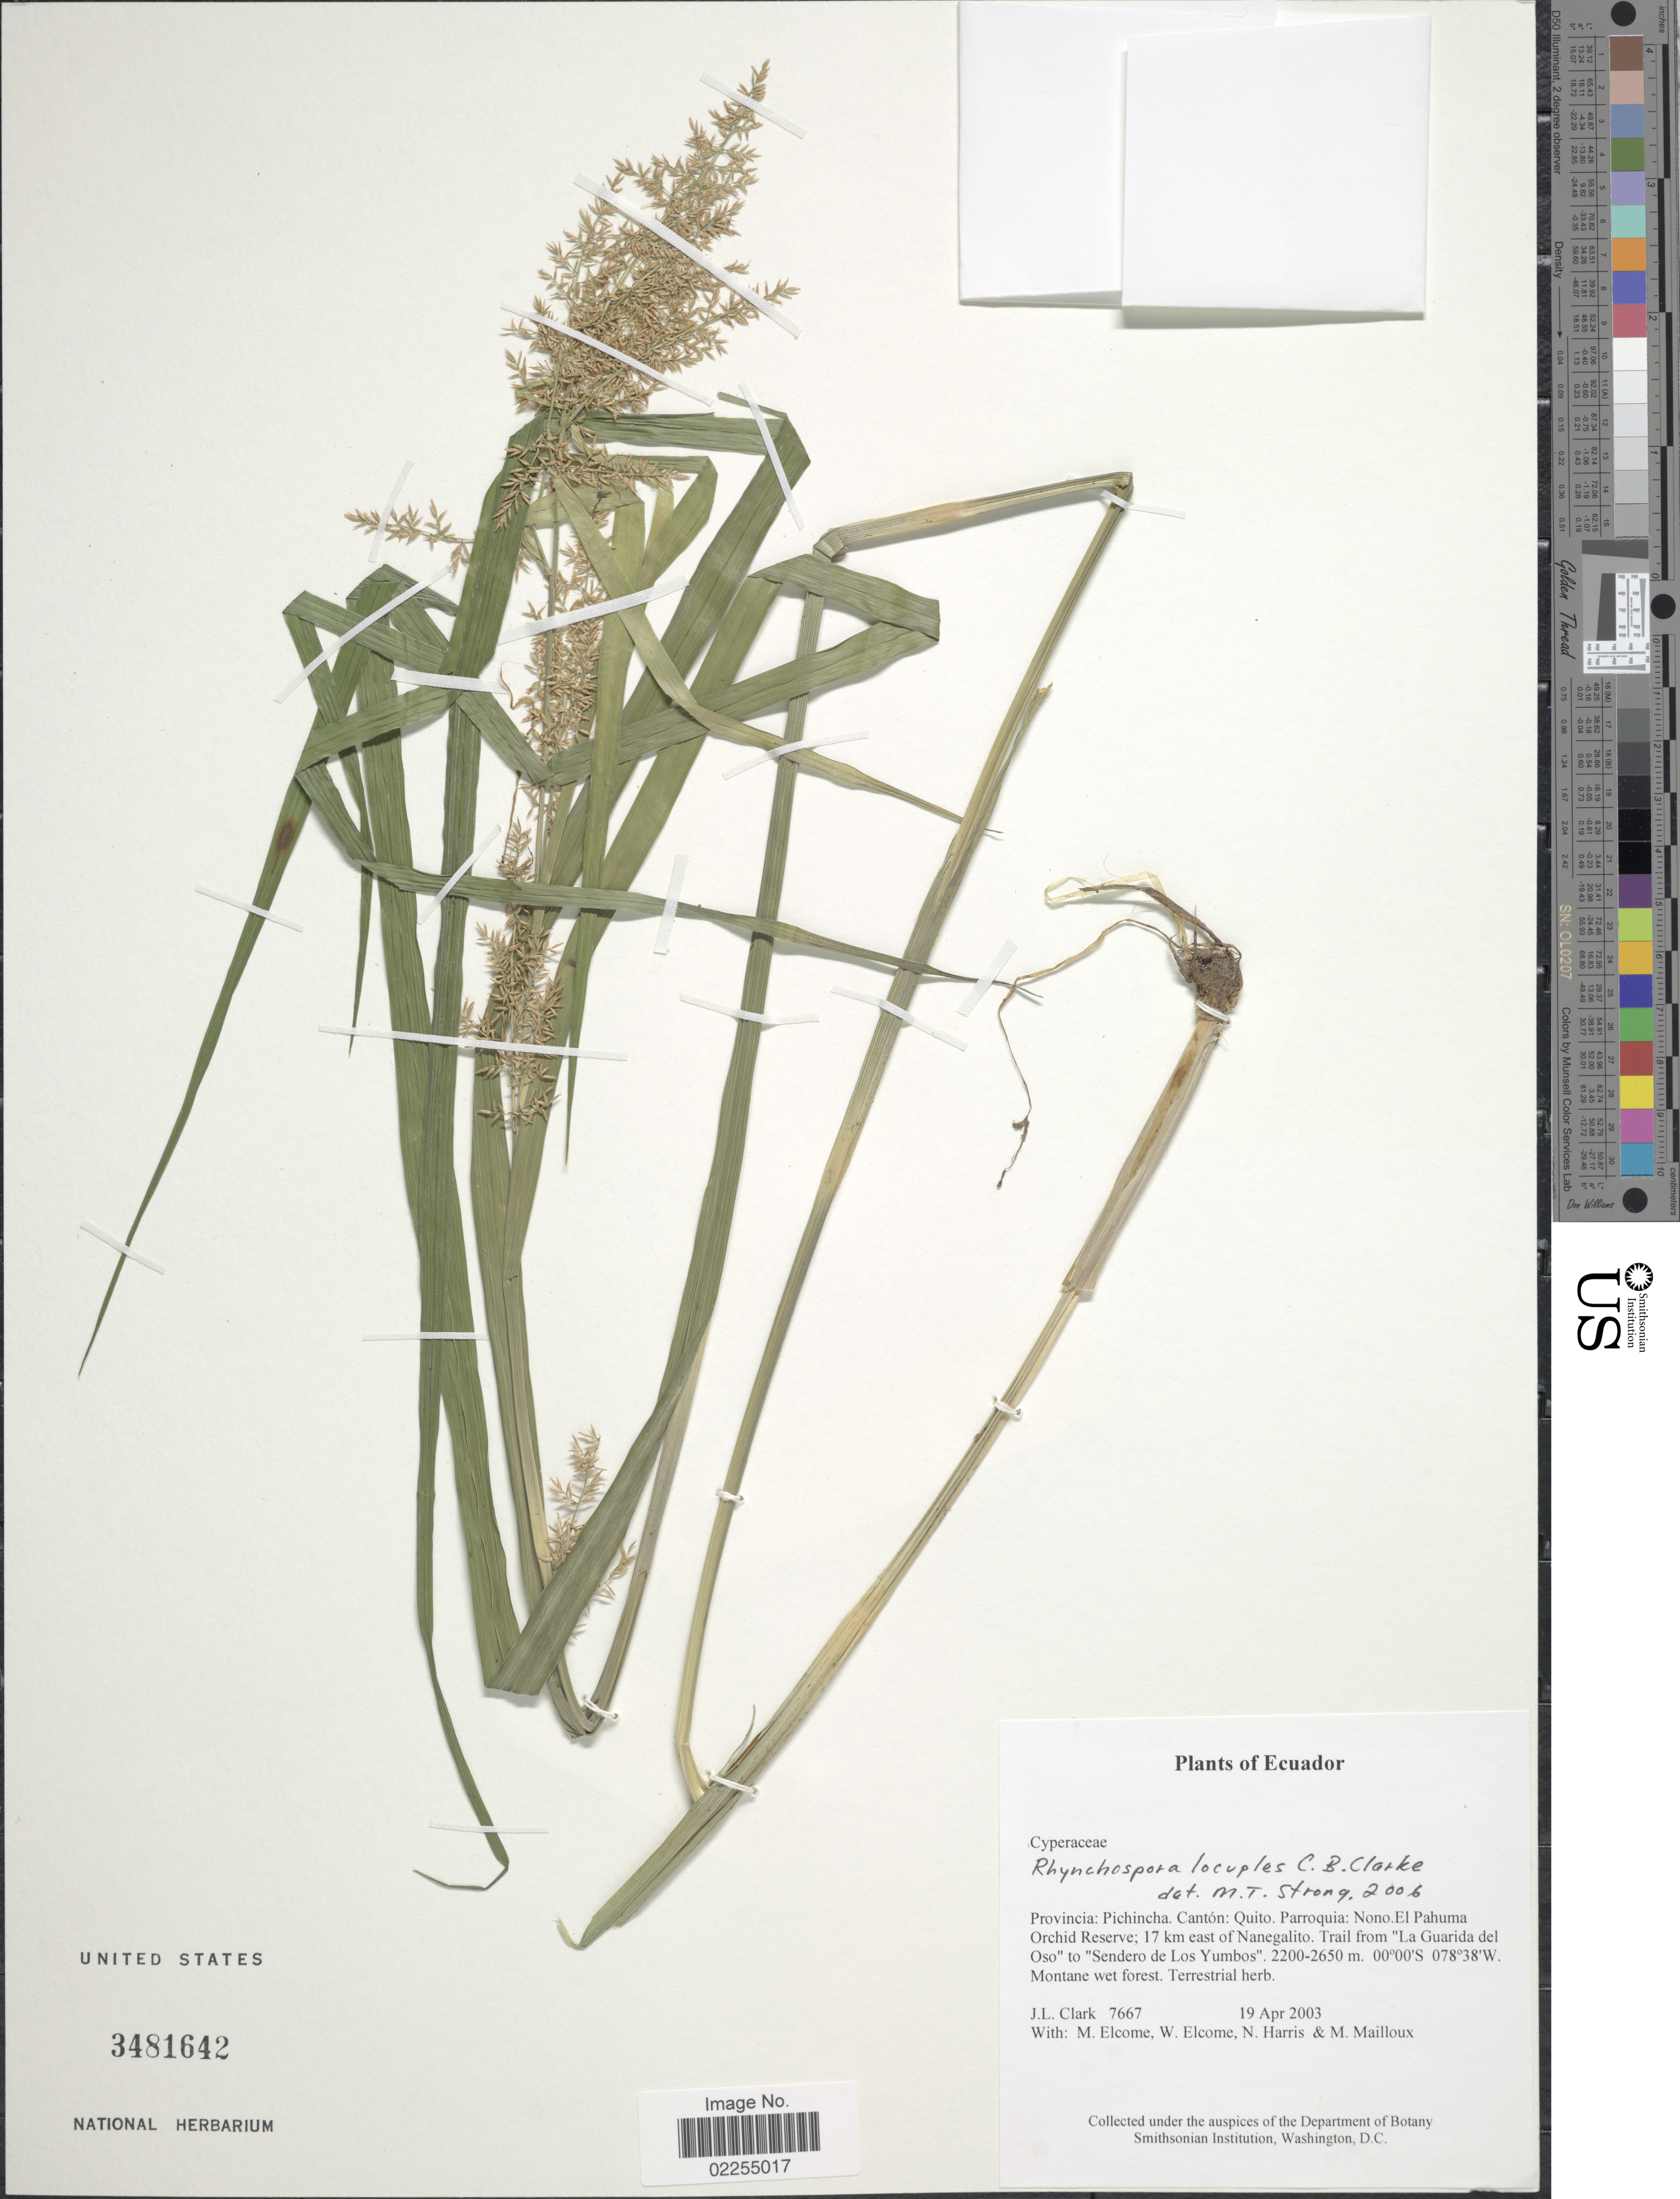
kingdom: Plantae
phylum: Tracheophyta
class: Liliopsida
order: Poales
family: Cyperaceae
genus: Rhynchospora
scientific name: Rhynchospora locuples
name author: C.B. Clarke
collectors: J. L. Clark, M. Elcome, W. Elcome, N. Harris & M. Mailloux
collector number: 7667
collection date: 2003-04-19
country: Ecuador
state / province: Pichincha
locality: Canton: Quito, Parroquia: Nono El Pahuma Orchid Reserve; 17 km east of Nanegalito, trail from "La Guarida del Oso" to Sendero de Los Yumbos, montane wet forest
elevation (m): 2200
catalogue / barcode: US 3481642